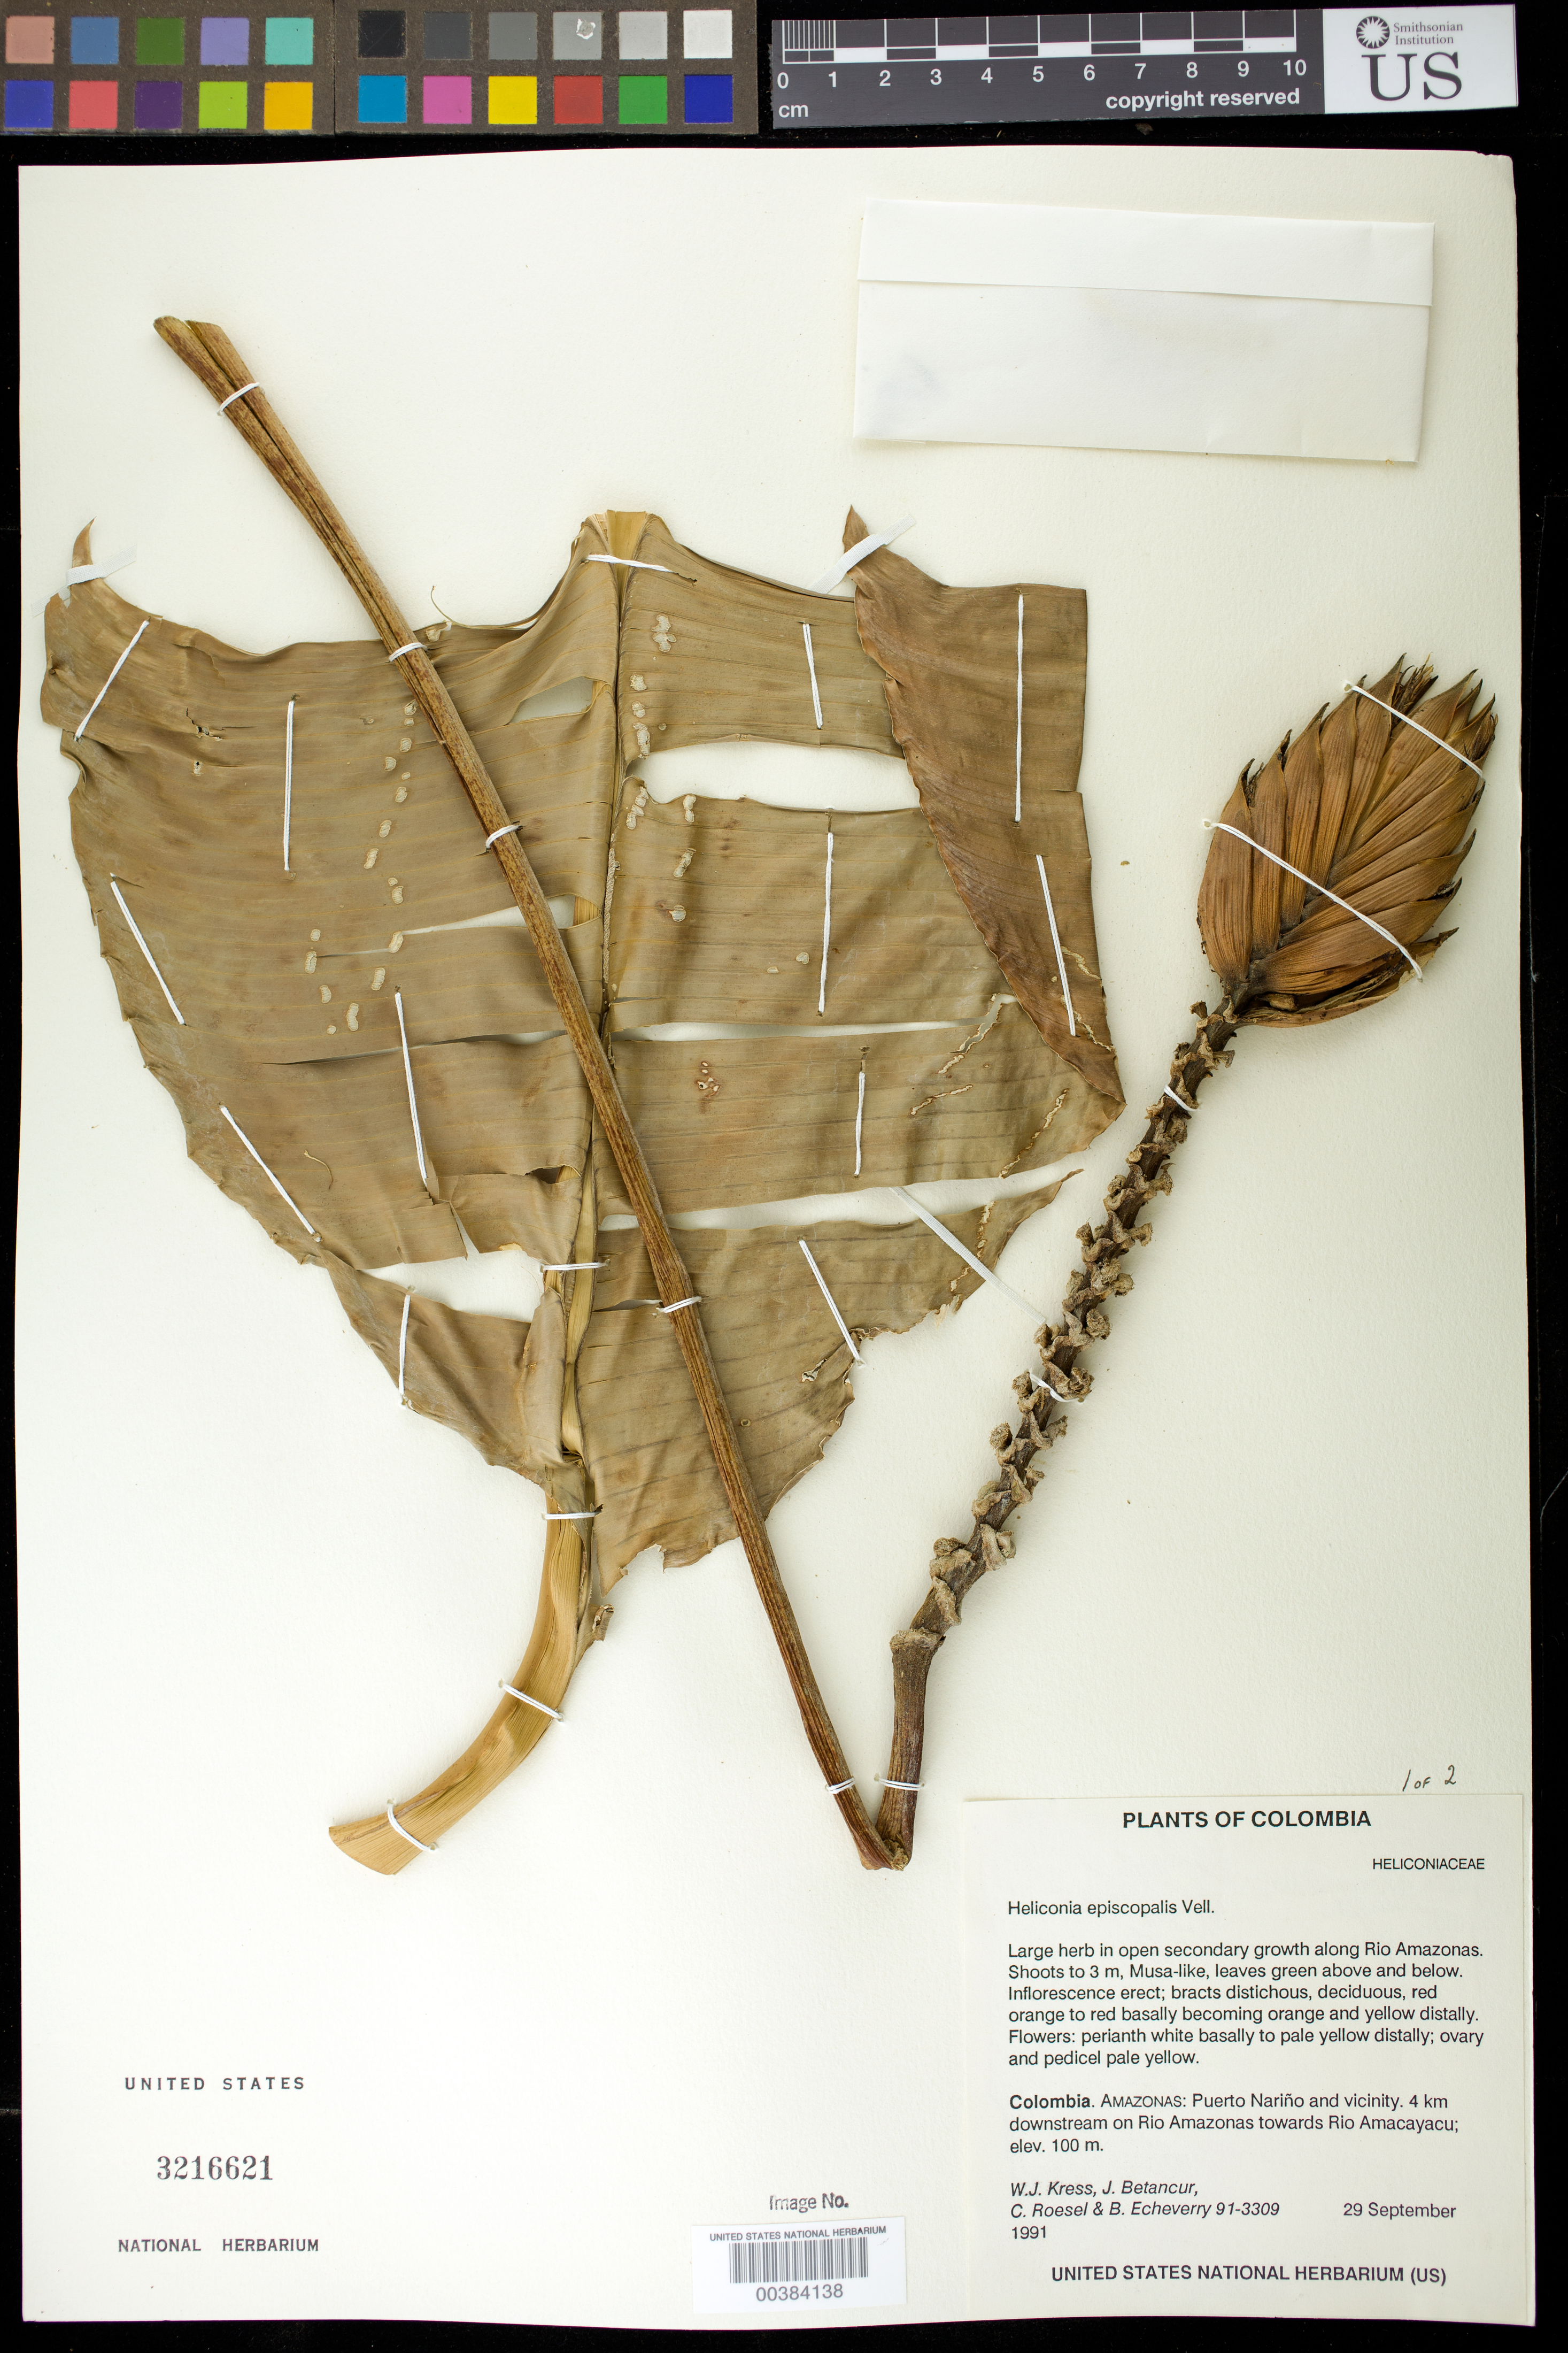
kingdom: Plantae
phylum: Tracheophyta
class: Liliopsida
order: Zingiberales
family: Heliconiaceae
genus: Heliconia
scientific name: Heliconia episcopalis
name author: Vell.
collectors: W. J. Kress, J. C. Betancur, C. S. Roesel & B. Echeverry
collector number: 91-3309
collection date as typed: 29 Sep 1991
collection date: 1991-09-29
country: Colombia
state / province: Amazônas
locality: Puerto Narino and vicinity. Rio Amazonas towards Rio Amaca-Yacu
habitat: Open secondary growth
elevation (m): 100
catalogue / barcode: US 3216621